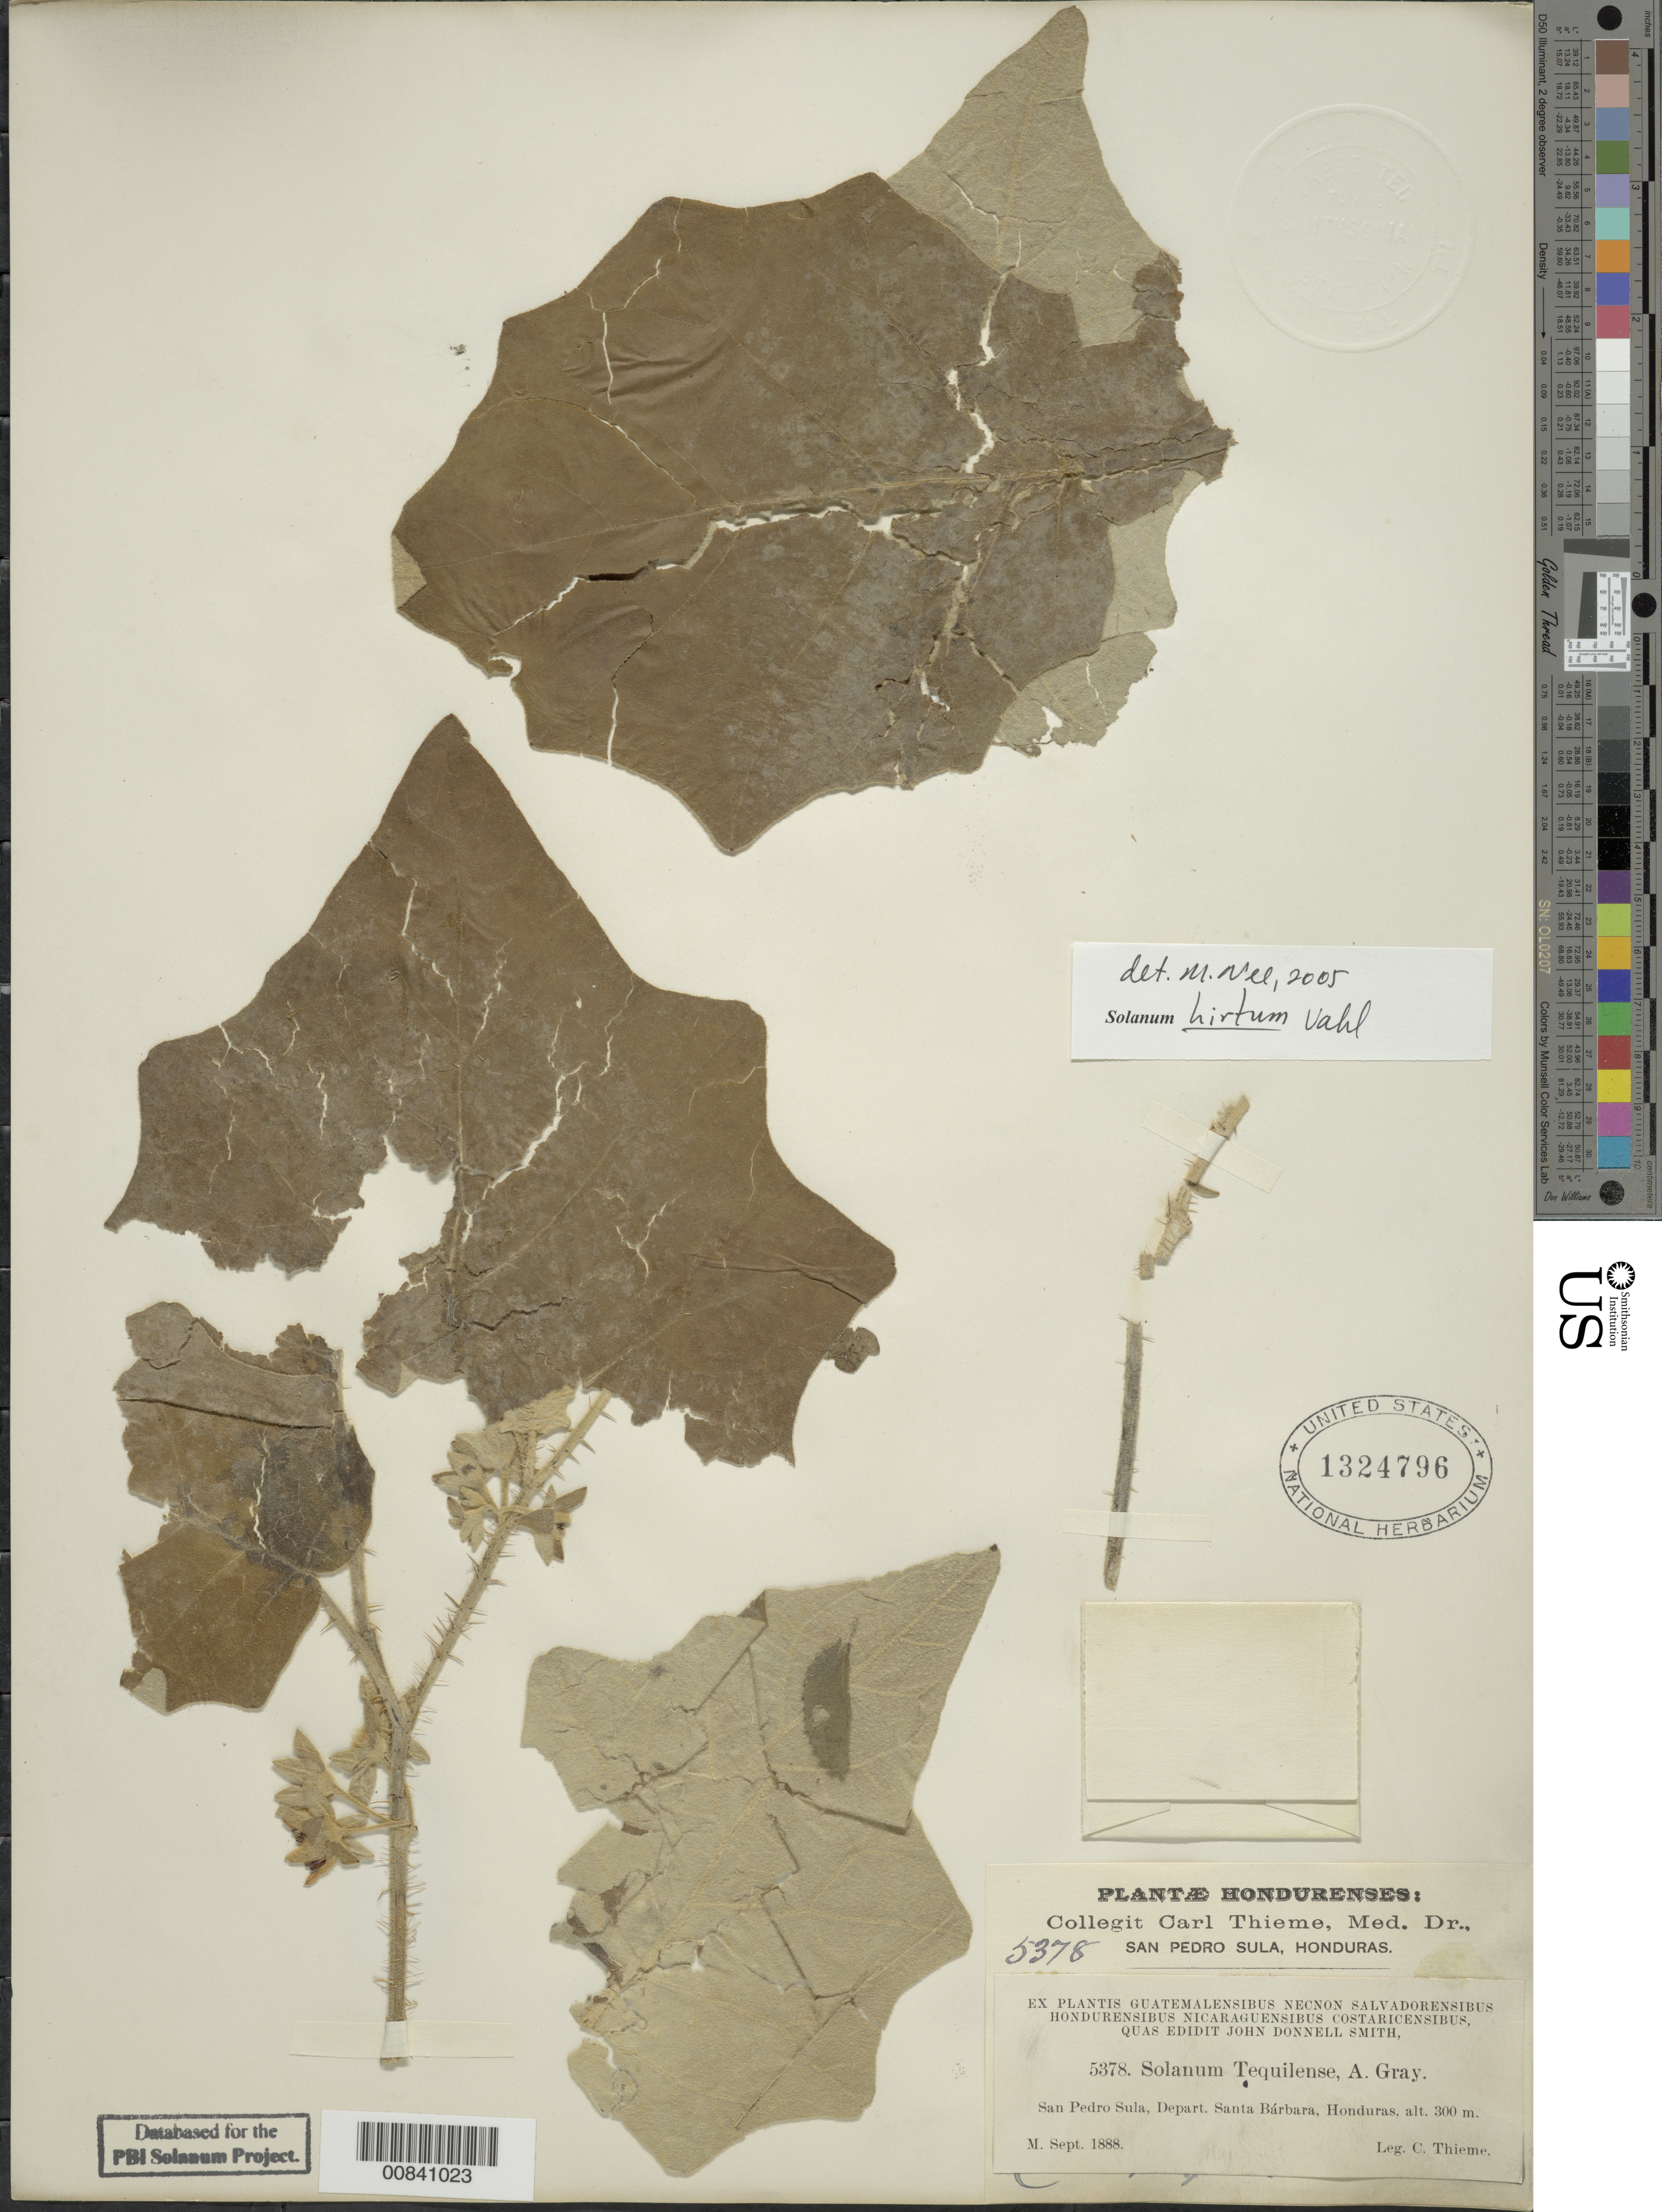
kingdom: Plantae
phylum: Tracheophyta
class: Magnoliopsida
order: Solanales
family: Solanaceae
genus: Solanum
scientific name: Solanum hirtum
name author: Vahl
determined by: Nee, Michael H.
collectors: C. Thieme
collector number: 5378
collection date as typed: Sep 1888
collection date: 1888-09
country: Honduras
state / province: Santa Bárbara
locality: San Pedro Sula.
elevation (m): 300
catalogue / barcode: US 1324796